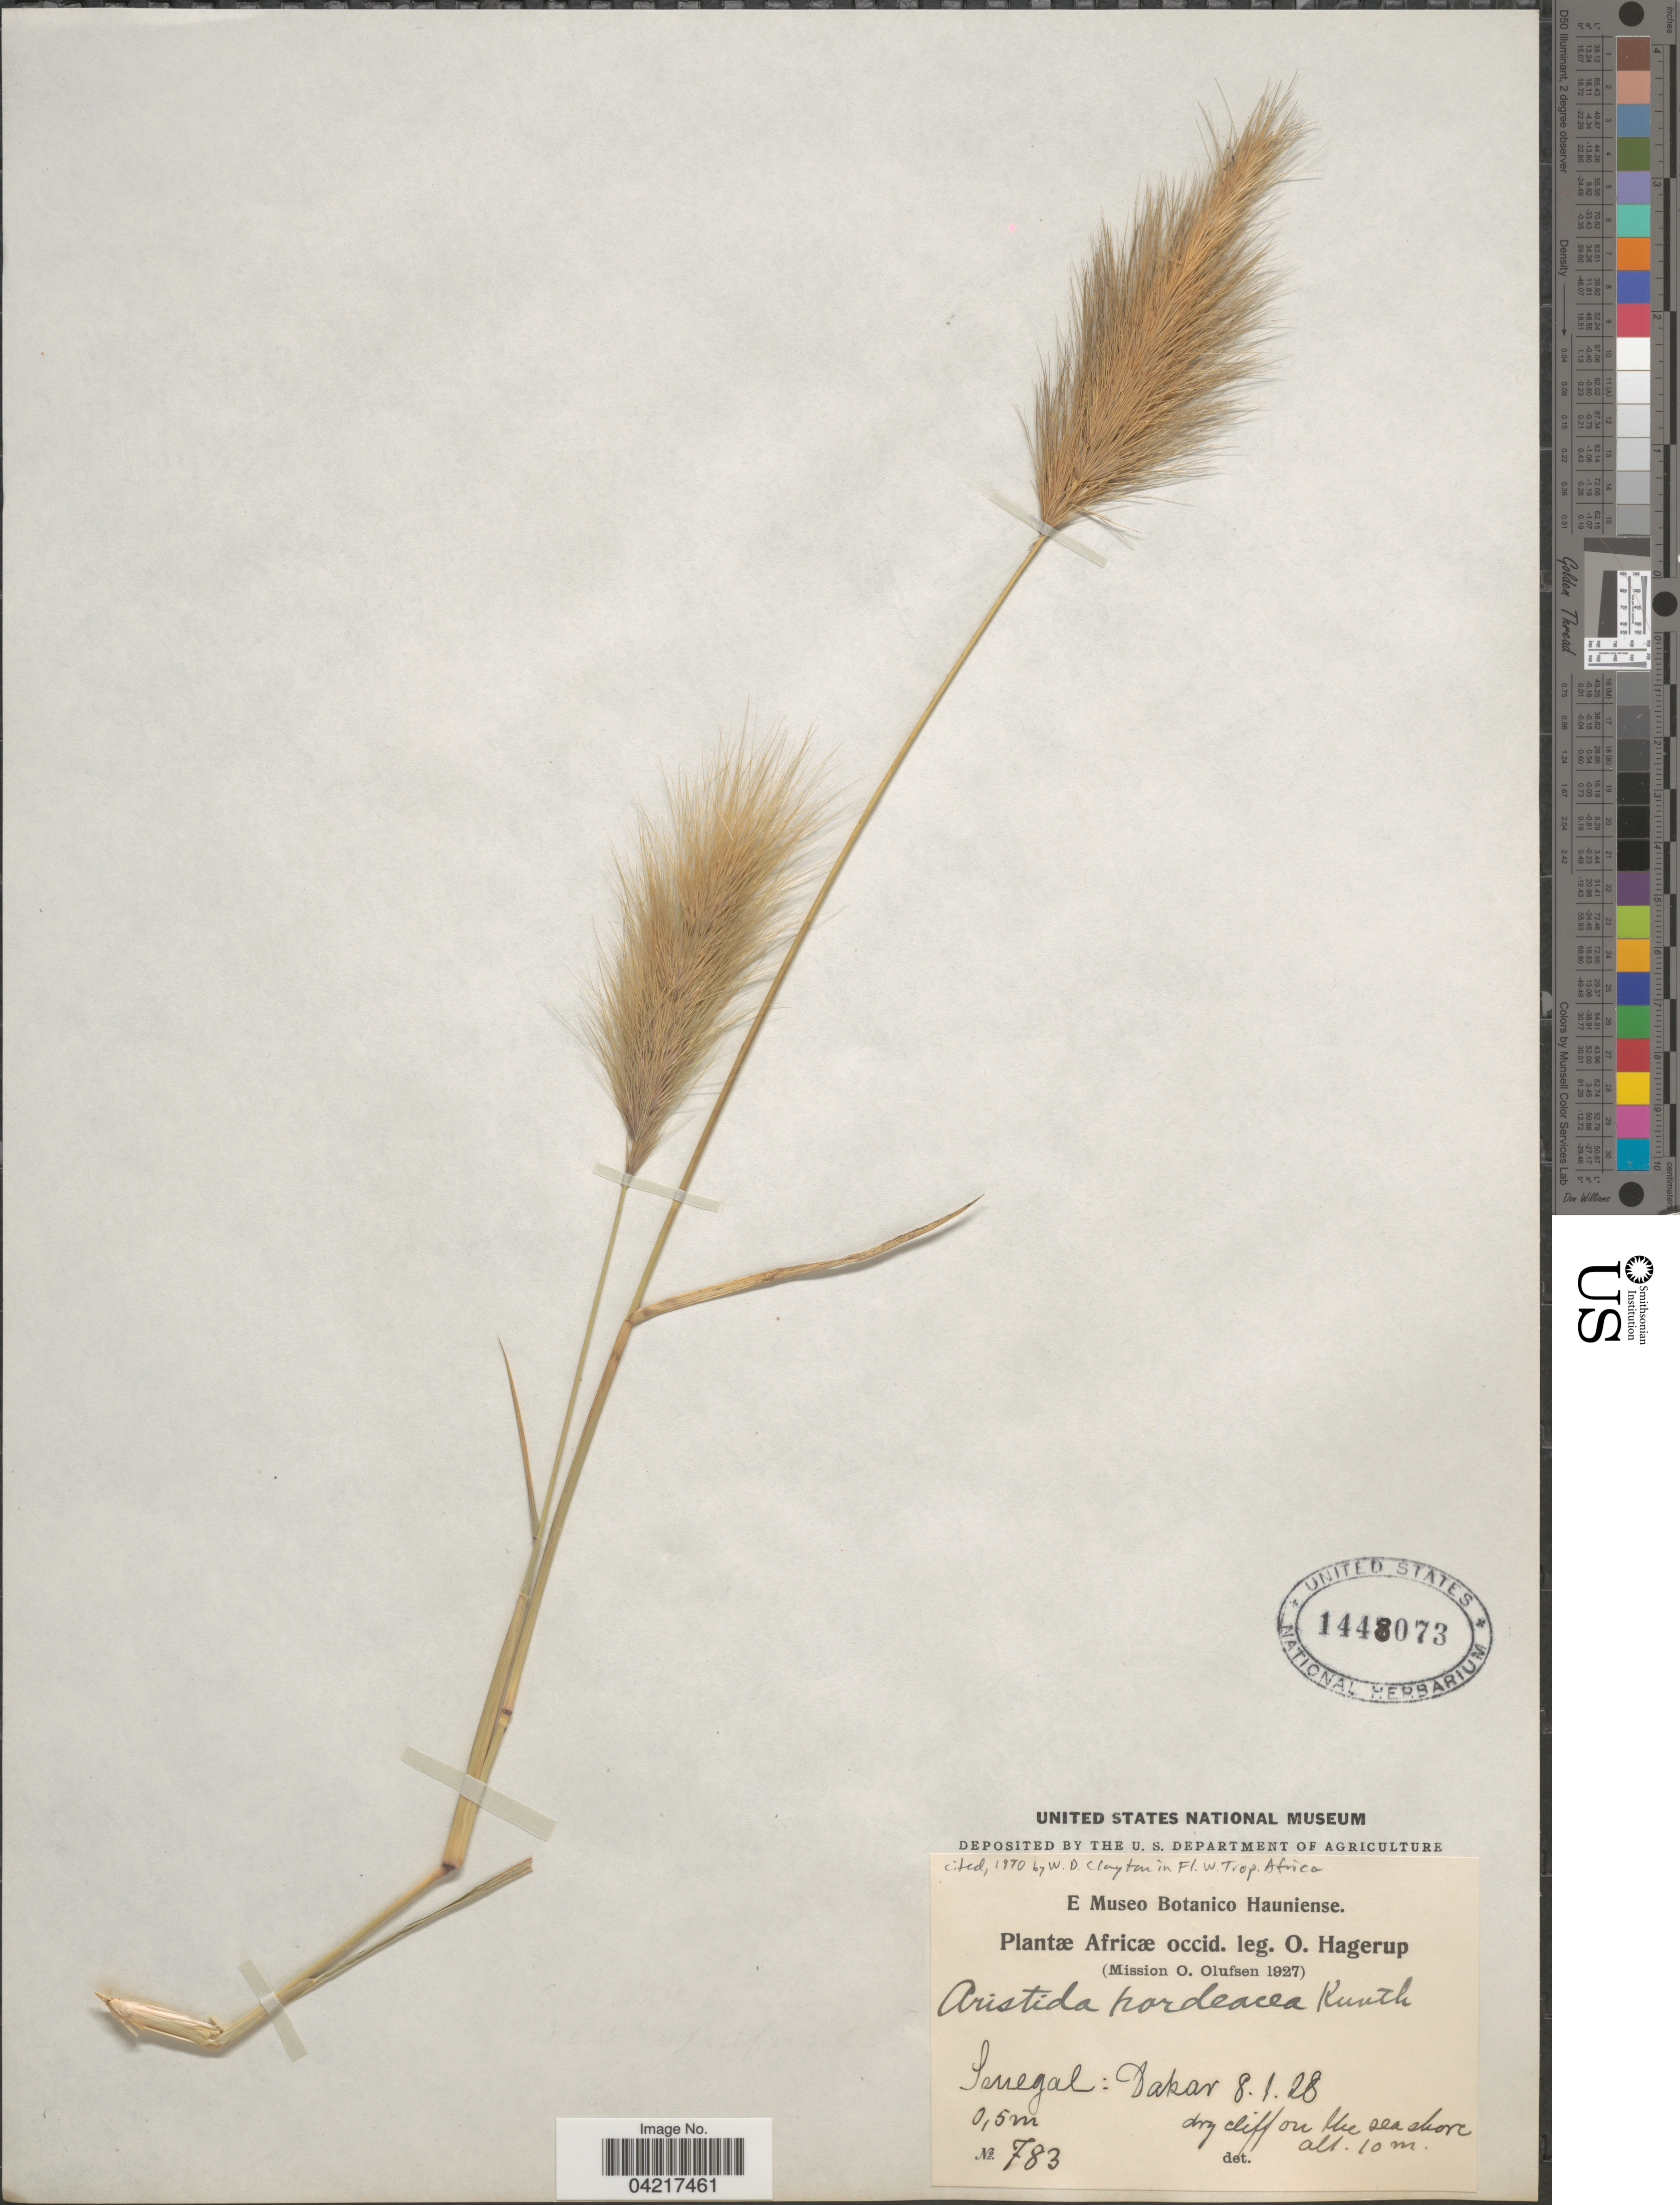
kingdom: Plantae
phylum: Tracheophyta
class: Liliopsida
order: Poales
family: Poaceae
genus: Aristida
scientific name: Aristida hordeacea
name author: Kunth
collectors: O. Hagerup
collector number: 783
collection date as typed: Transcribed d/m/y: 8/1/28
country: Senegal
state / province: Dakar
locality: Africæ occid. Dry cliff on the sea shore.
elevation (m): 10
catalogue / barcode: US 1448073